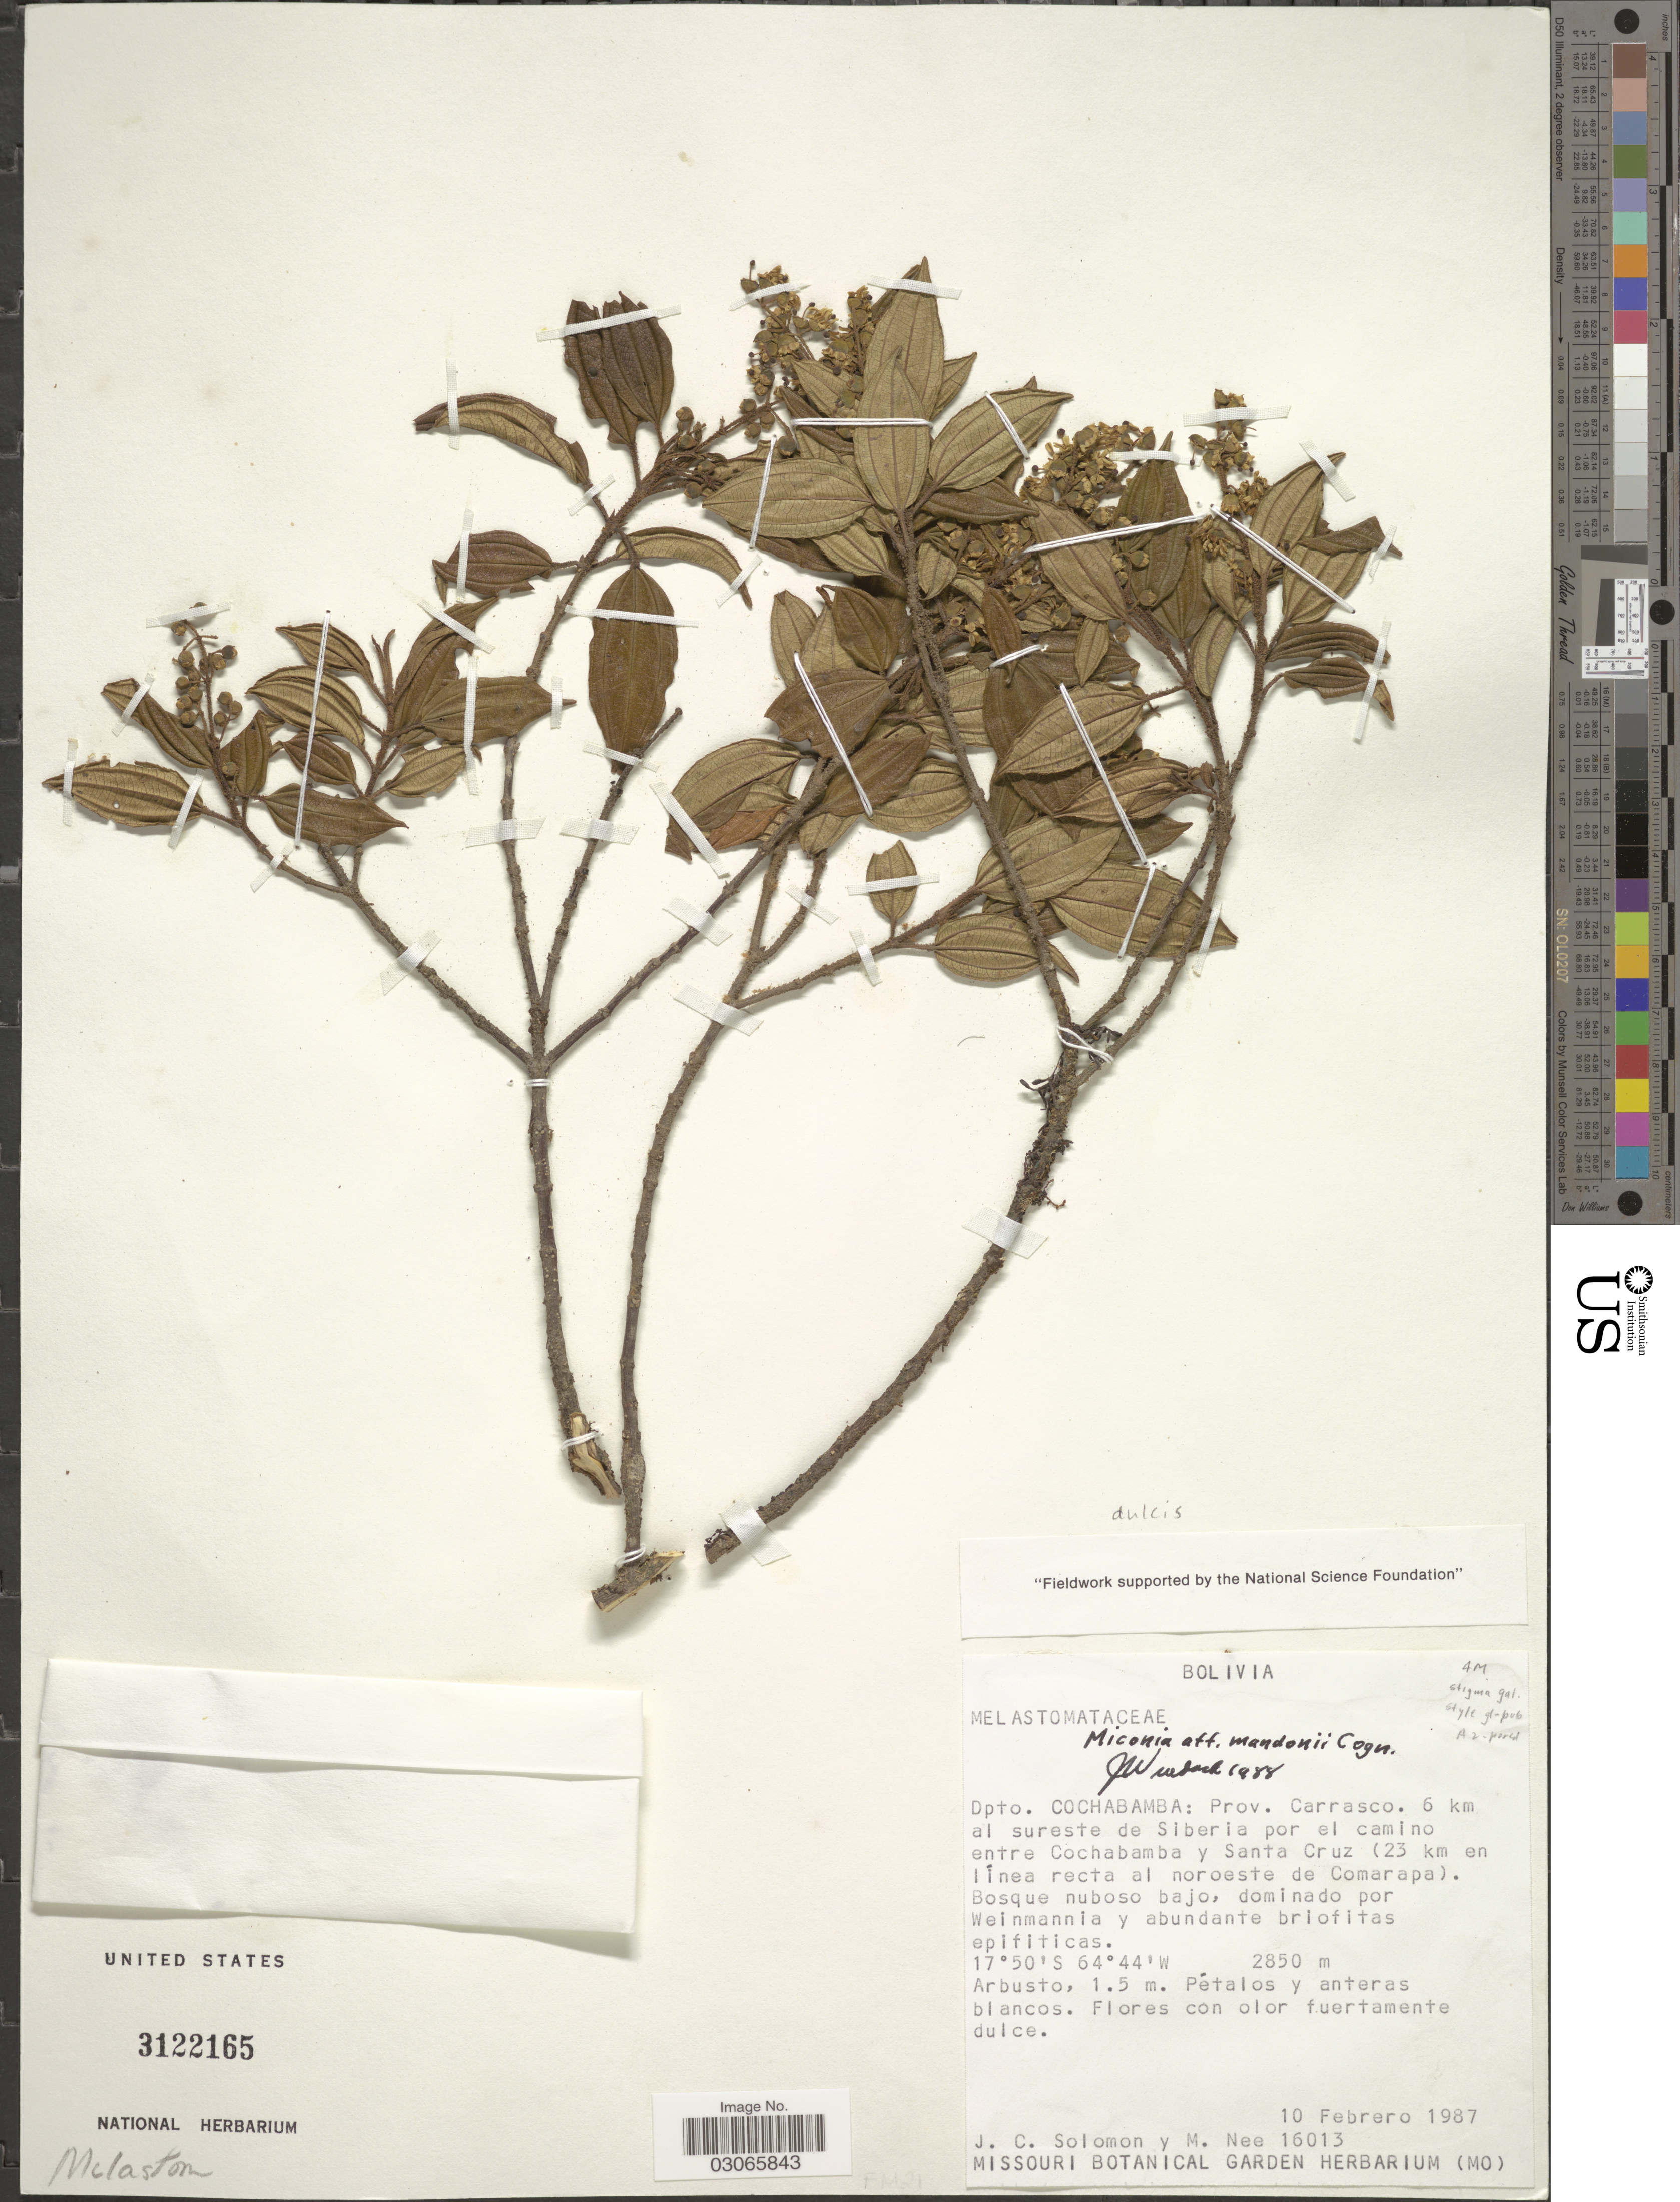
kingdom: Plantae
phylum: Tracheophyta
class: Magnoliopsida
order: Myrtales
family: Melastomataceae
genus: Miconia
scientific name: Miconia mandonii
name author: Cogn. in A. DC.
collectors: J. C. Solomon & M. Nee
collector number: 16013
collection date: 1987-02-10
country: Bolivia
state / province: Cochabamba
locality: Dpto. Cochabamba: Prov. Carrasco. 6 km al sureste de Siberia por el camino entre Cochabamba y Santa Cruz (23 km en línea recta al noroeste de Comarapa).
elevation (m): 2850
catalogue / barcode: US 3122165